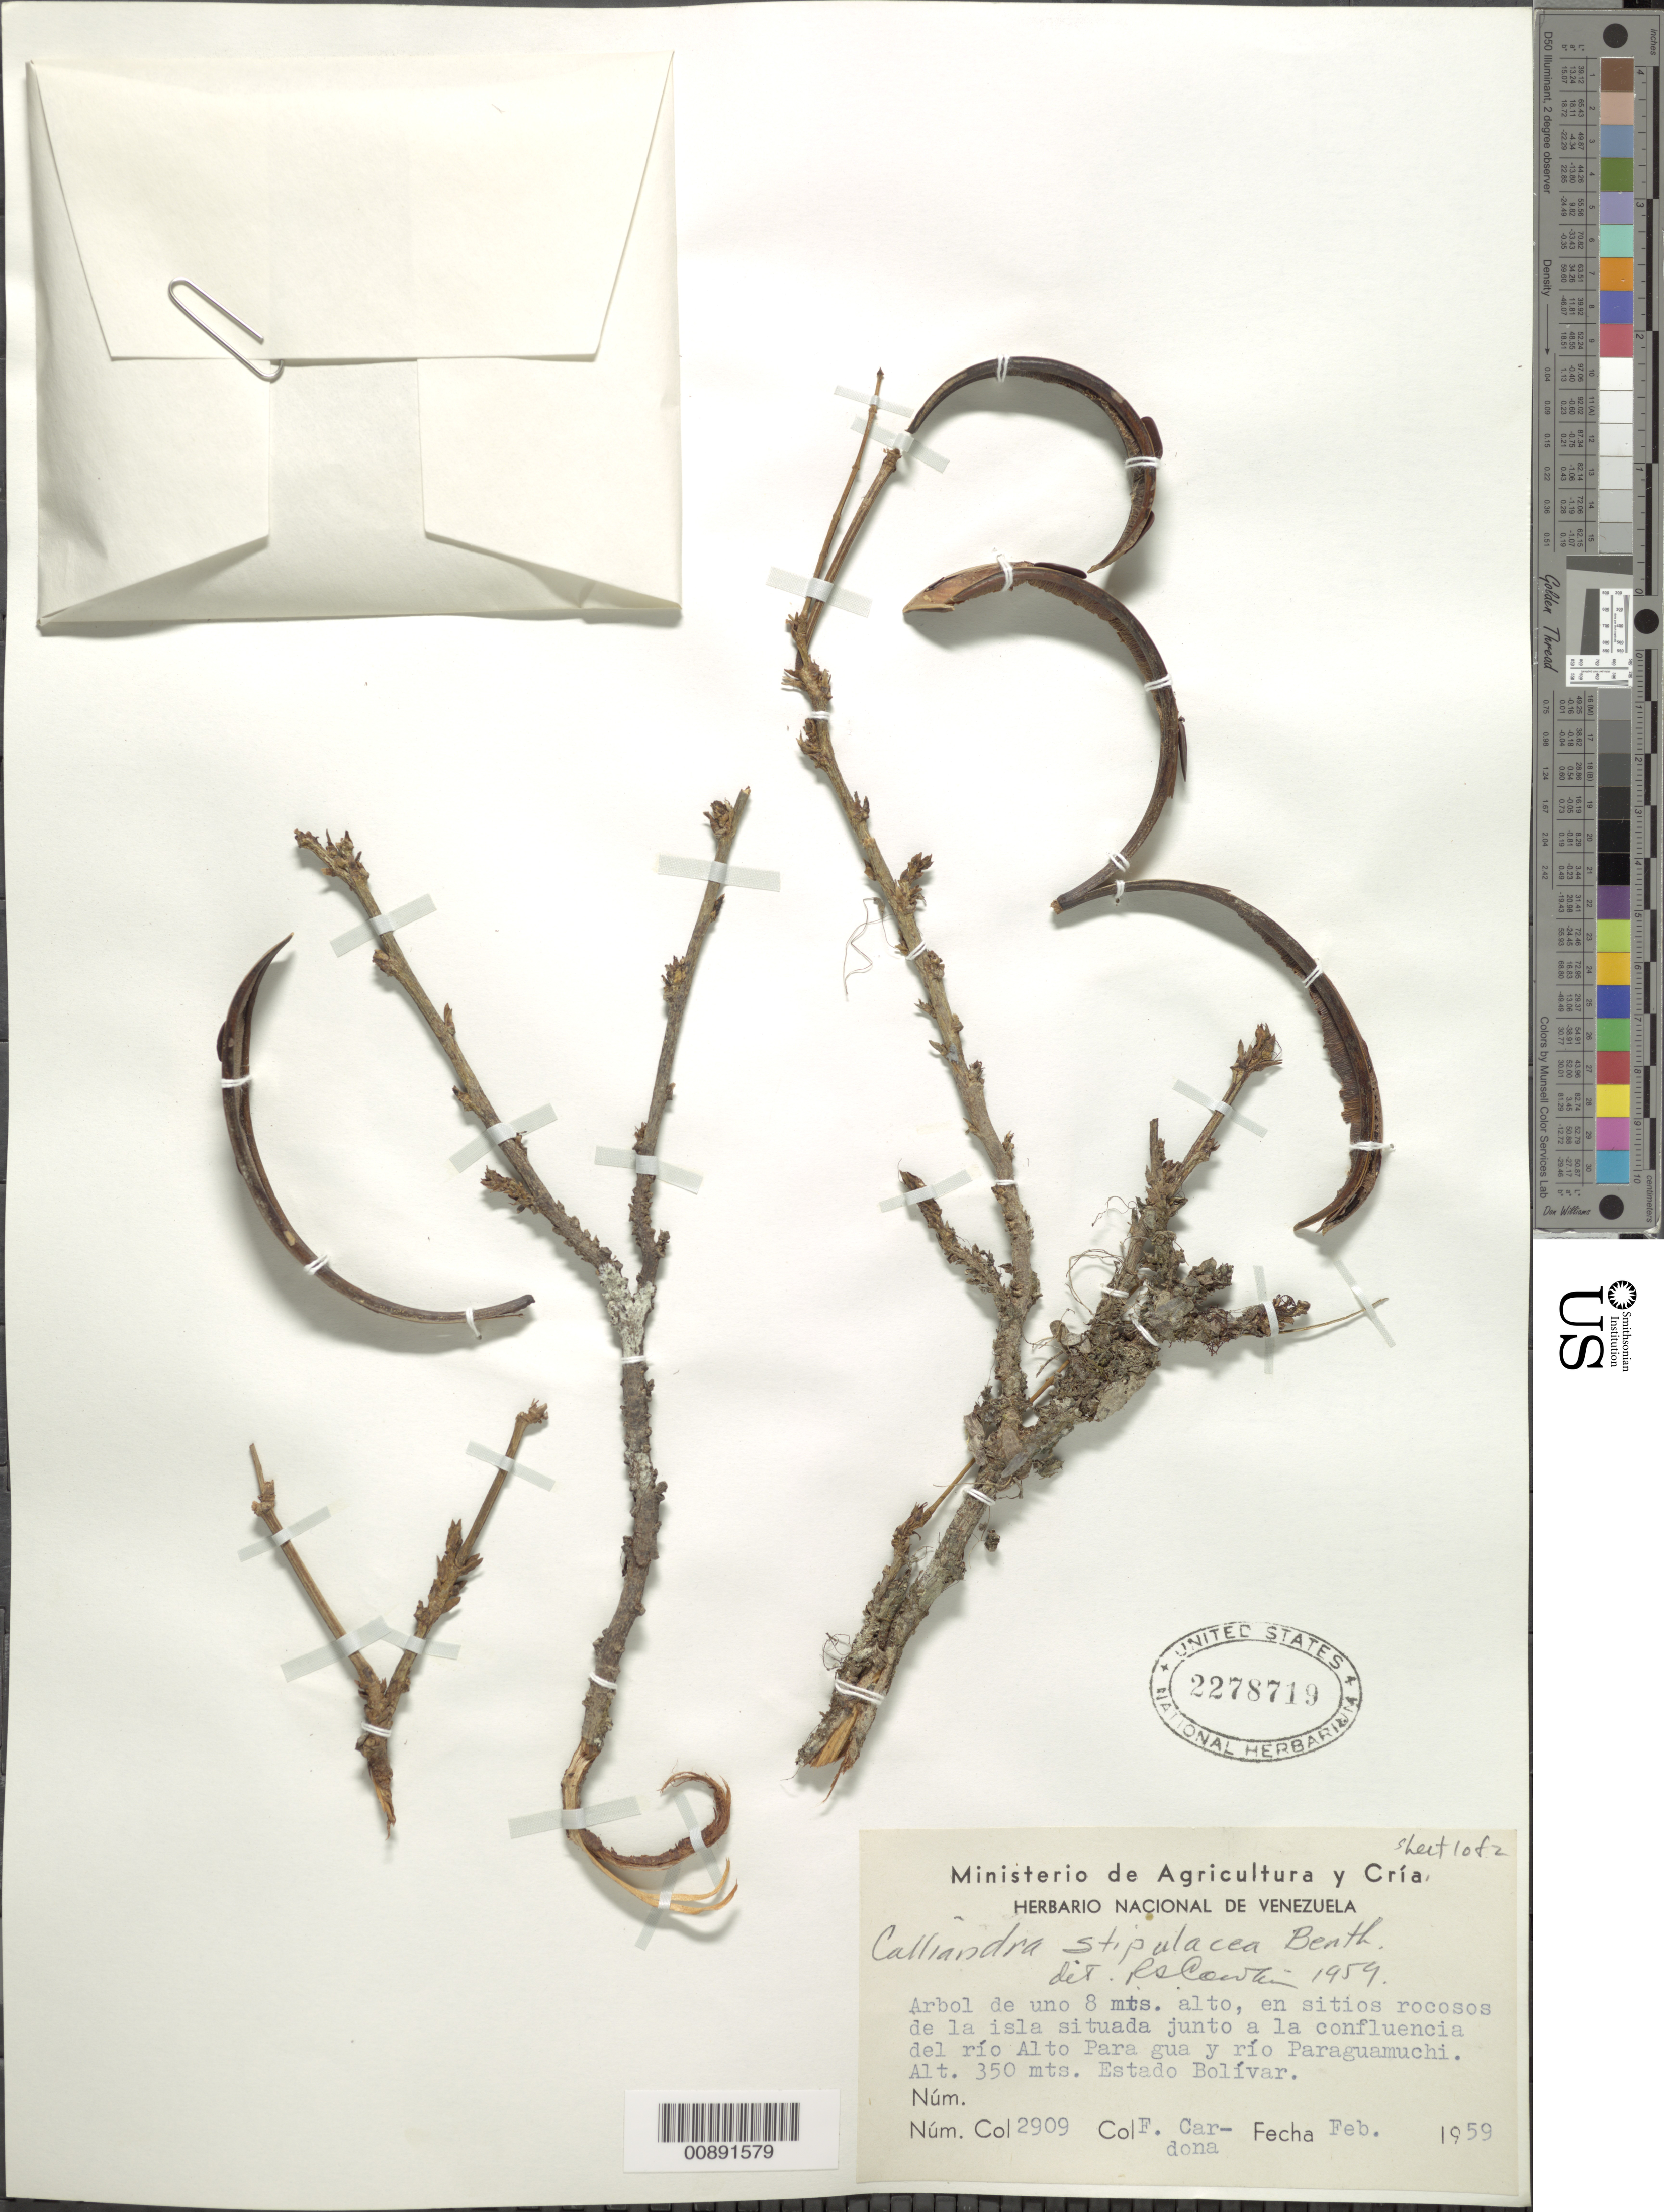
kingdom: Plantae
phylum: Tracheophyta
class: Magnoliopsida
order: Fabales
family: Fabaceae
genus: Calliandra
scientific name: Calliandra laxa var. stipulacea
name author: (Benth.) Barneby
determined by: Cowan, R. S.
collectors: F. Cardona Puig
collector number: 2909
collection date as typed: Feb-59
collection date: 1959-02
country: Venezuela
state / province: Amazonas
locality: Alto Río Paragua, confluencia rio Paraguamuchi; isla situada junot a la confluencia de rios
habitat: Sitios rocosos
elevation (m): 350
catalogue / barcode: US 2278719